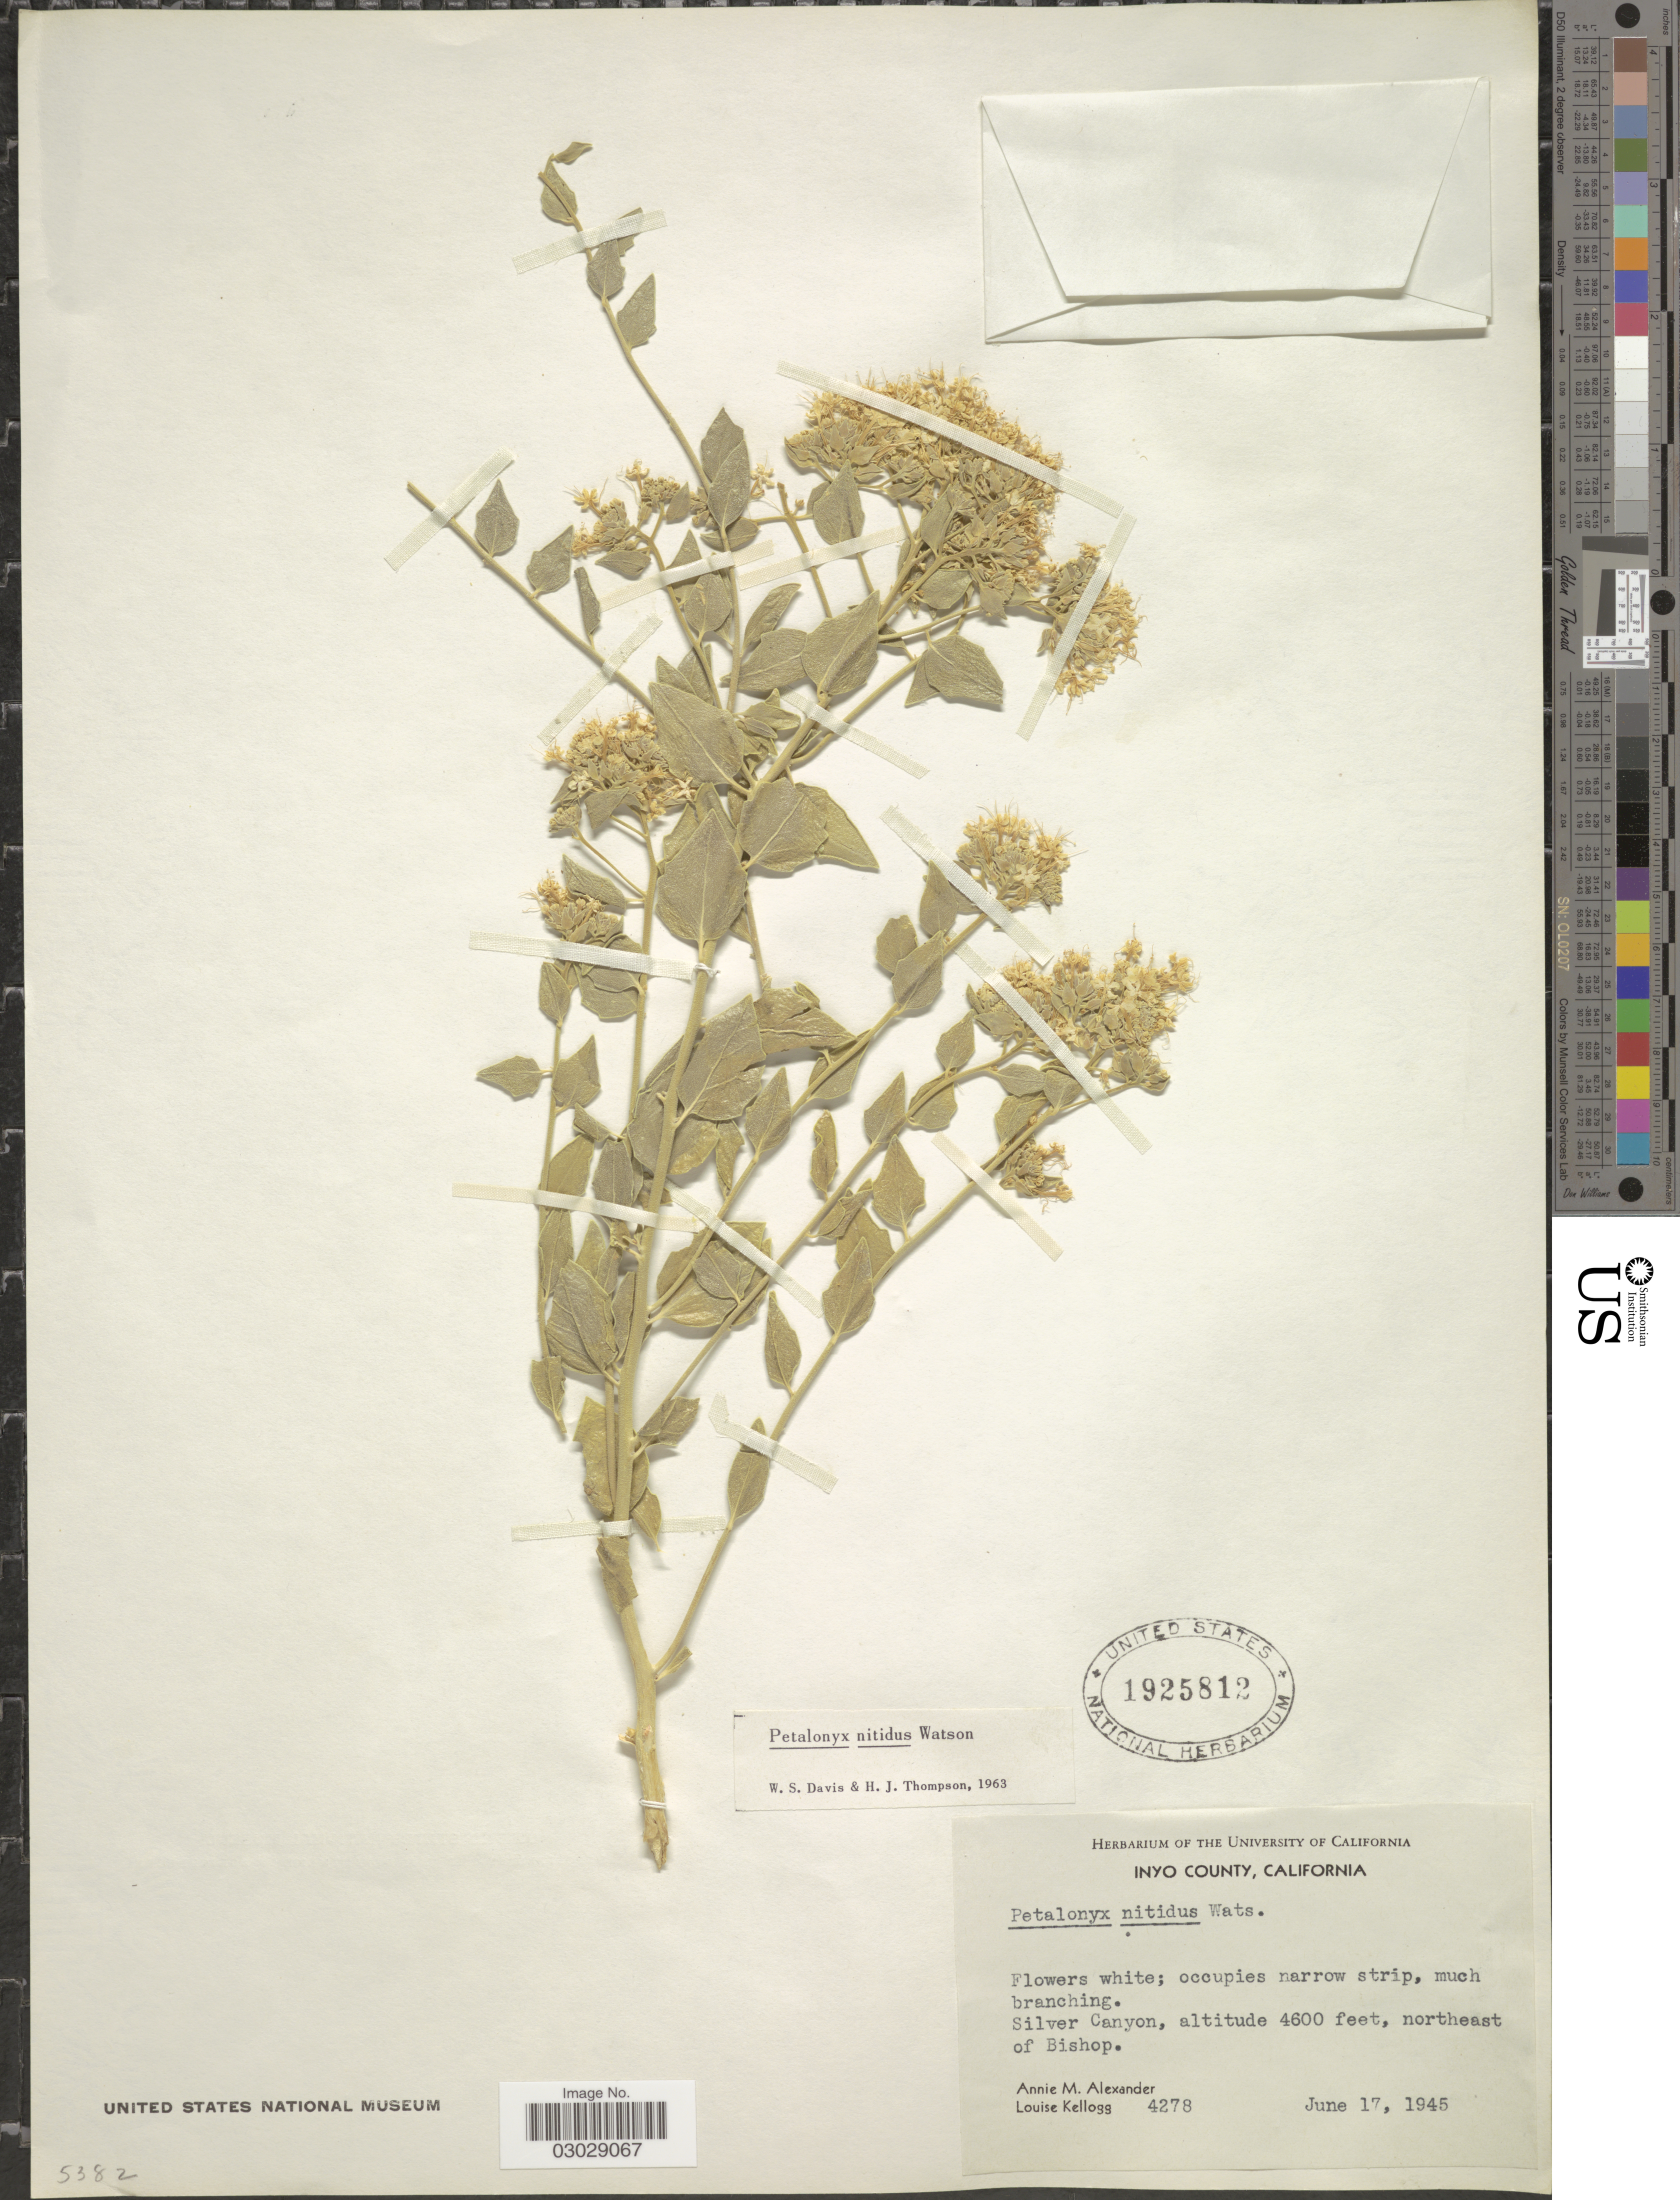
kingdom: Plantae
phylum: Tracheophyta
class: Magnoliopsida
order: Cornales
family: Loasaceae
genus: Petalonyx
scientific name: Petalonyx nitidus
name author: S. Watson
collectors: A. M. Alexander & L. Kellogg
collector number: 4278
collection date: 1945-06-17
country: United States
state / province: California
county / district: Inyo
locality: Inyo County. Silver Canyon, northeast of Bishop.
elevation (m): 1402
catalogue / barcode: US 1925812